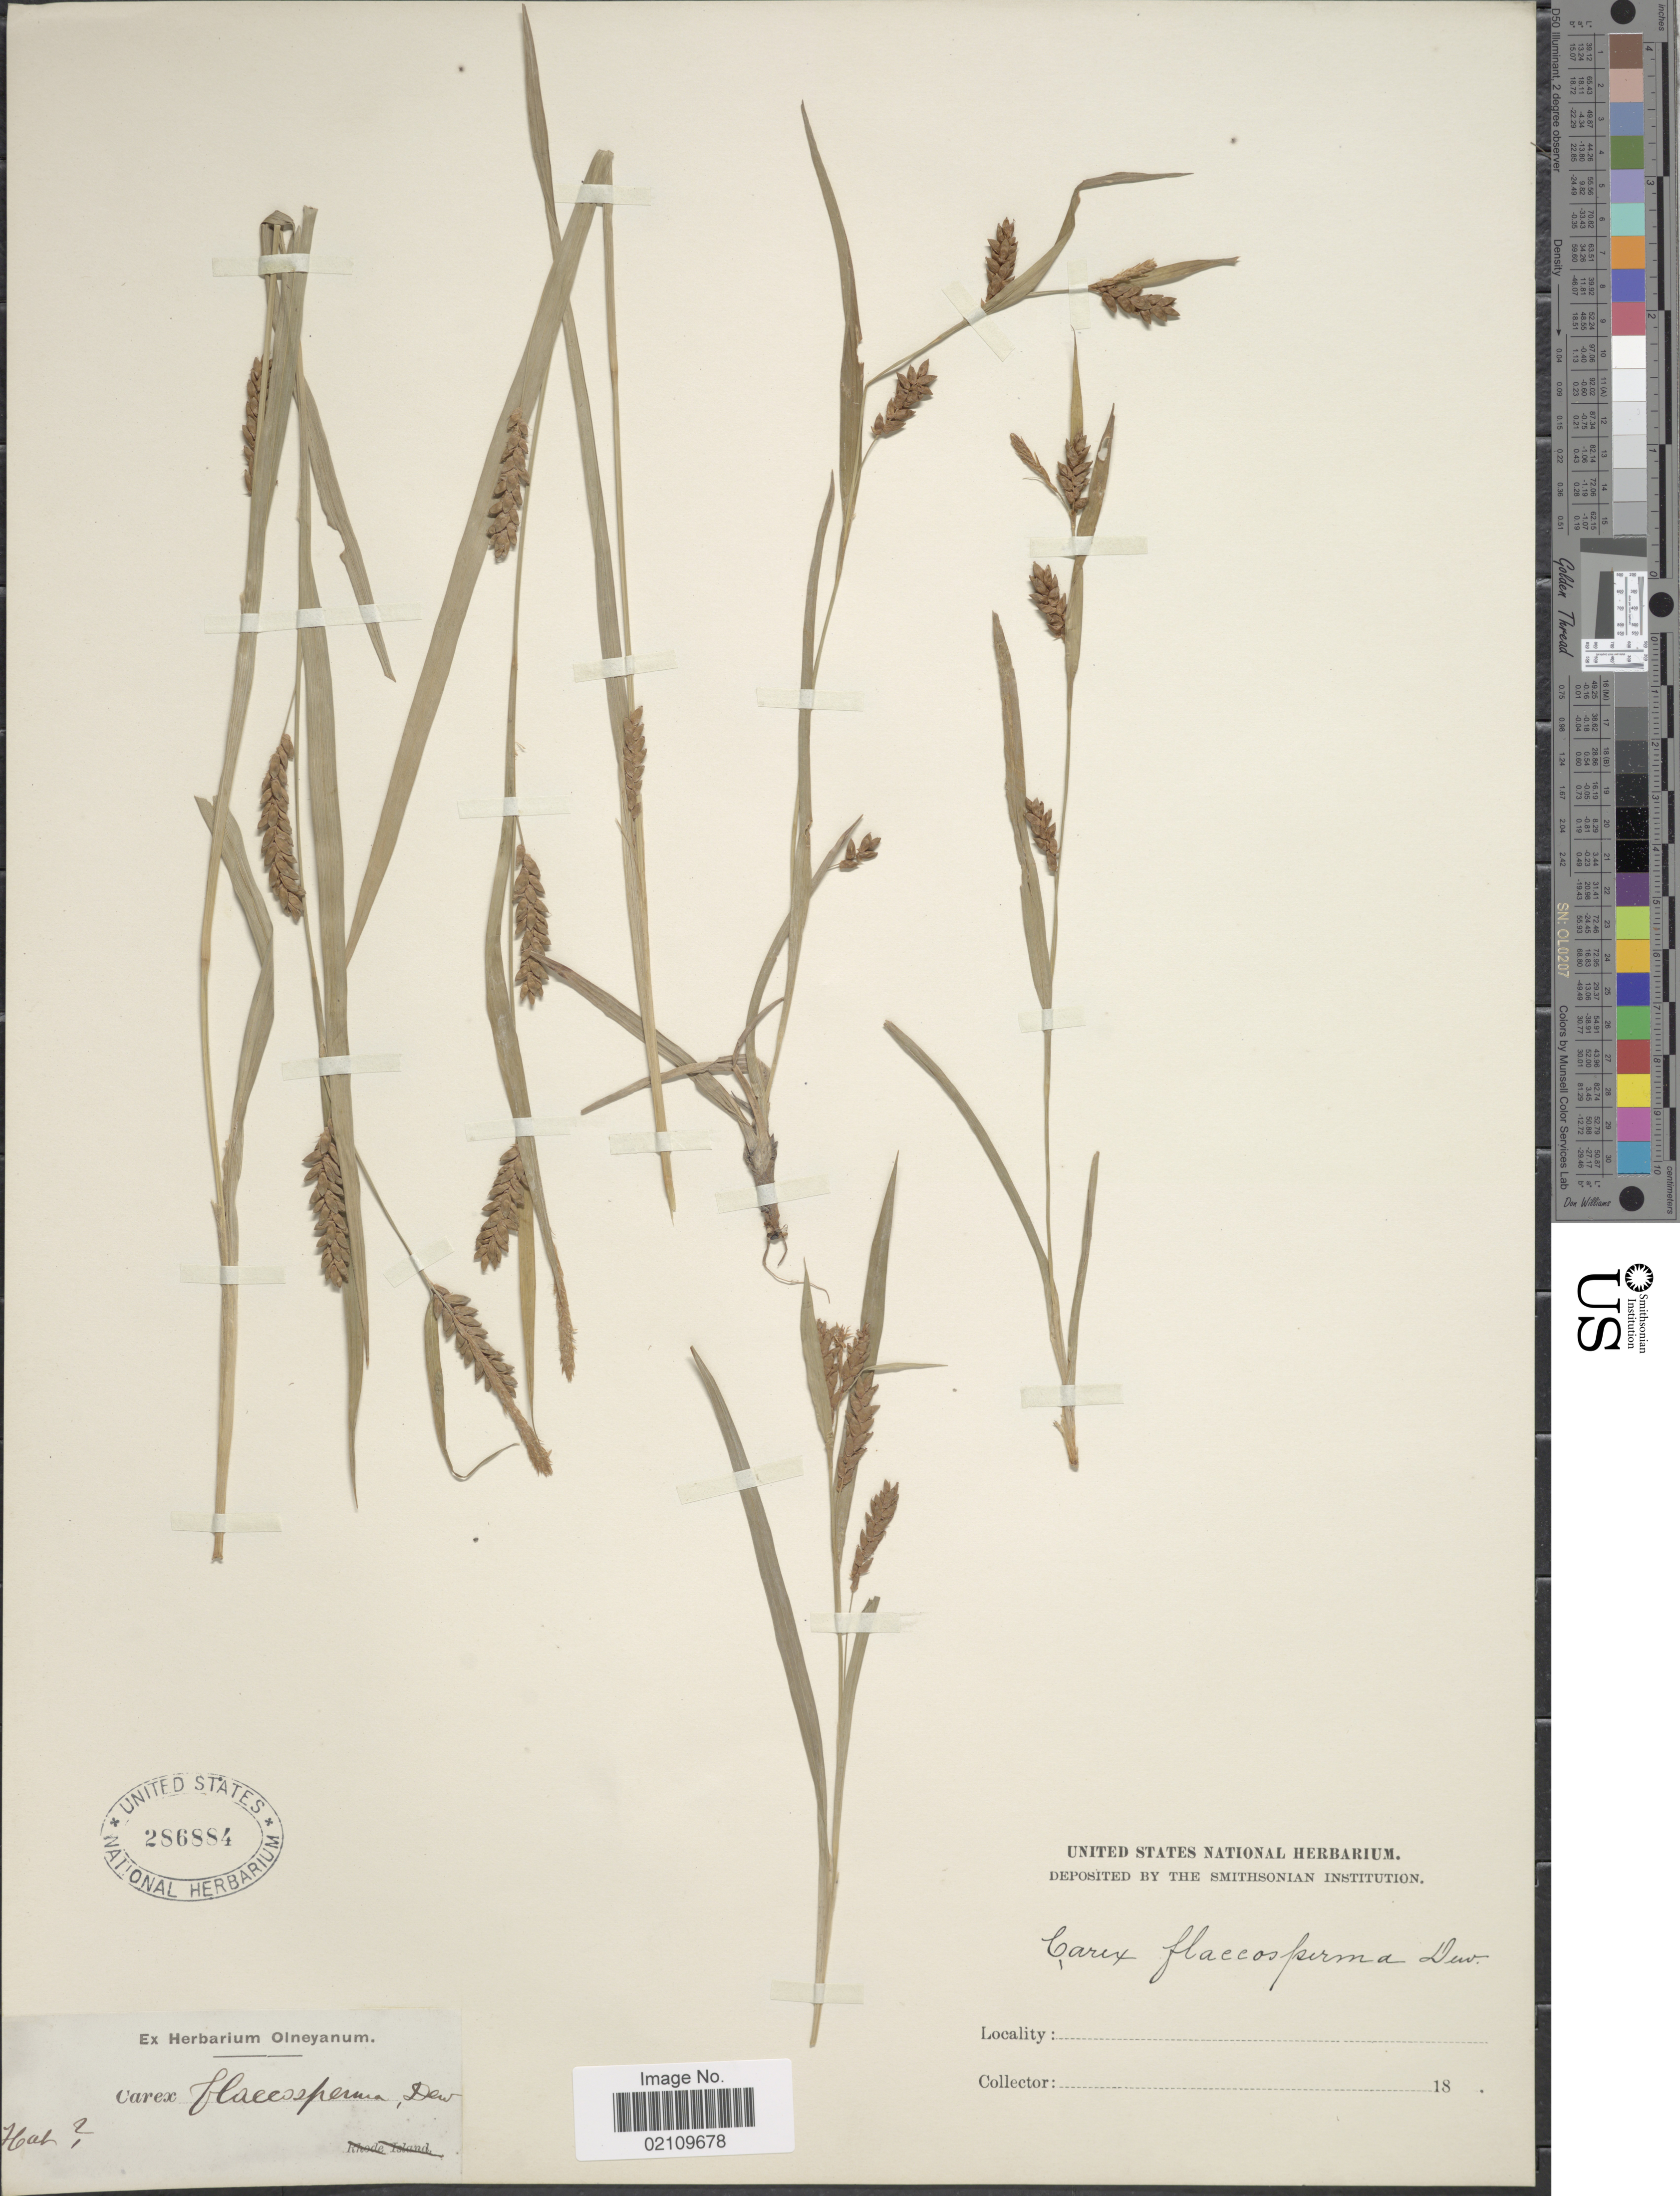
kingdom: Plantae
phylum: Tracheophyta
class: Liliopsida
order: Poales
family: Cyperaceae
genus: Carex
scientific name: Carex flaccosperma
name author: Dewey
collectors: ex herb. Olneyanum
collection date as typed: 18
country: United States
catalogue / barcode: US 286884